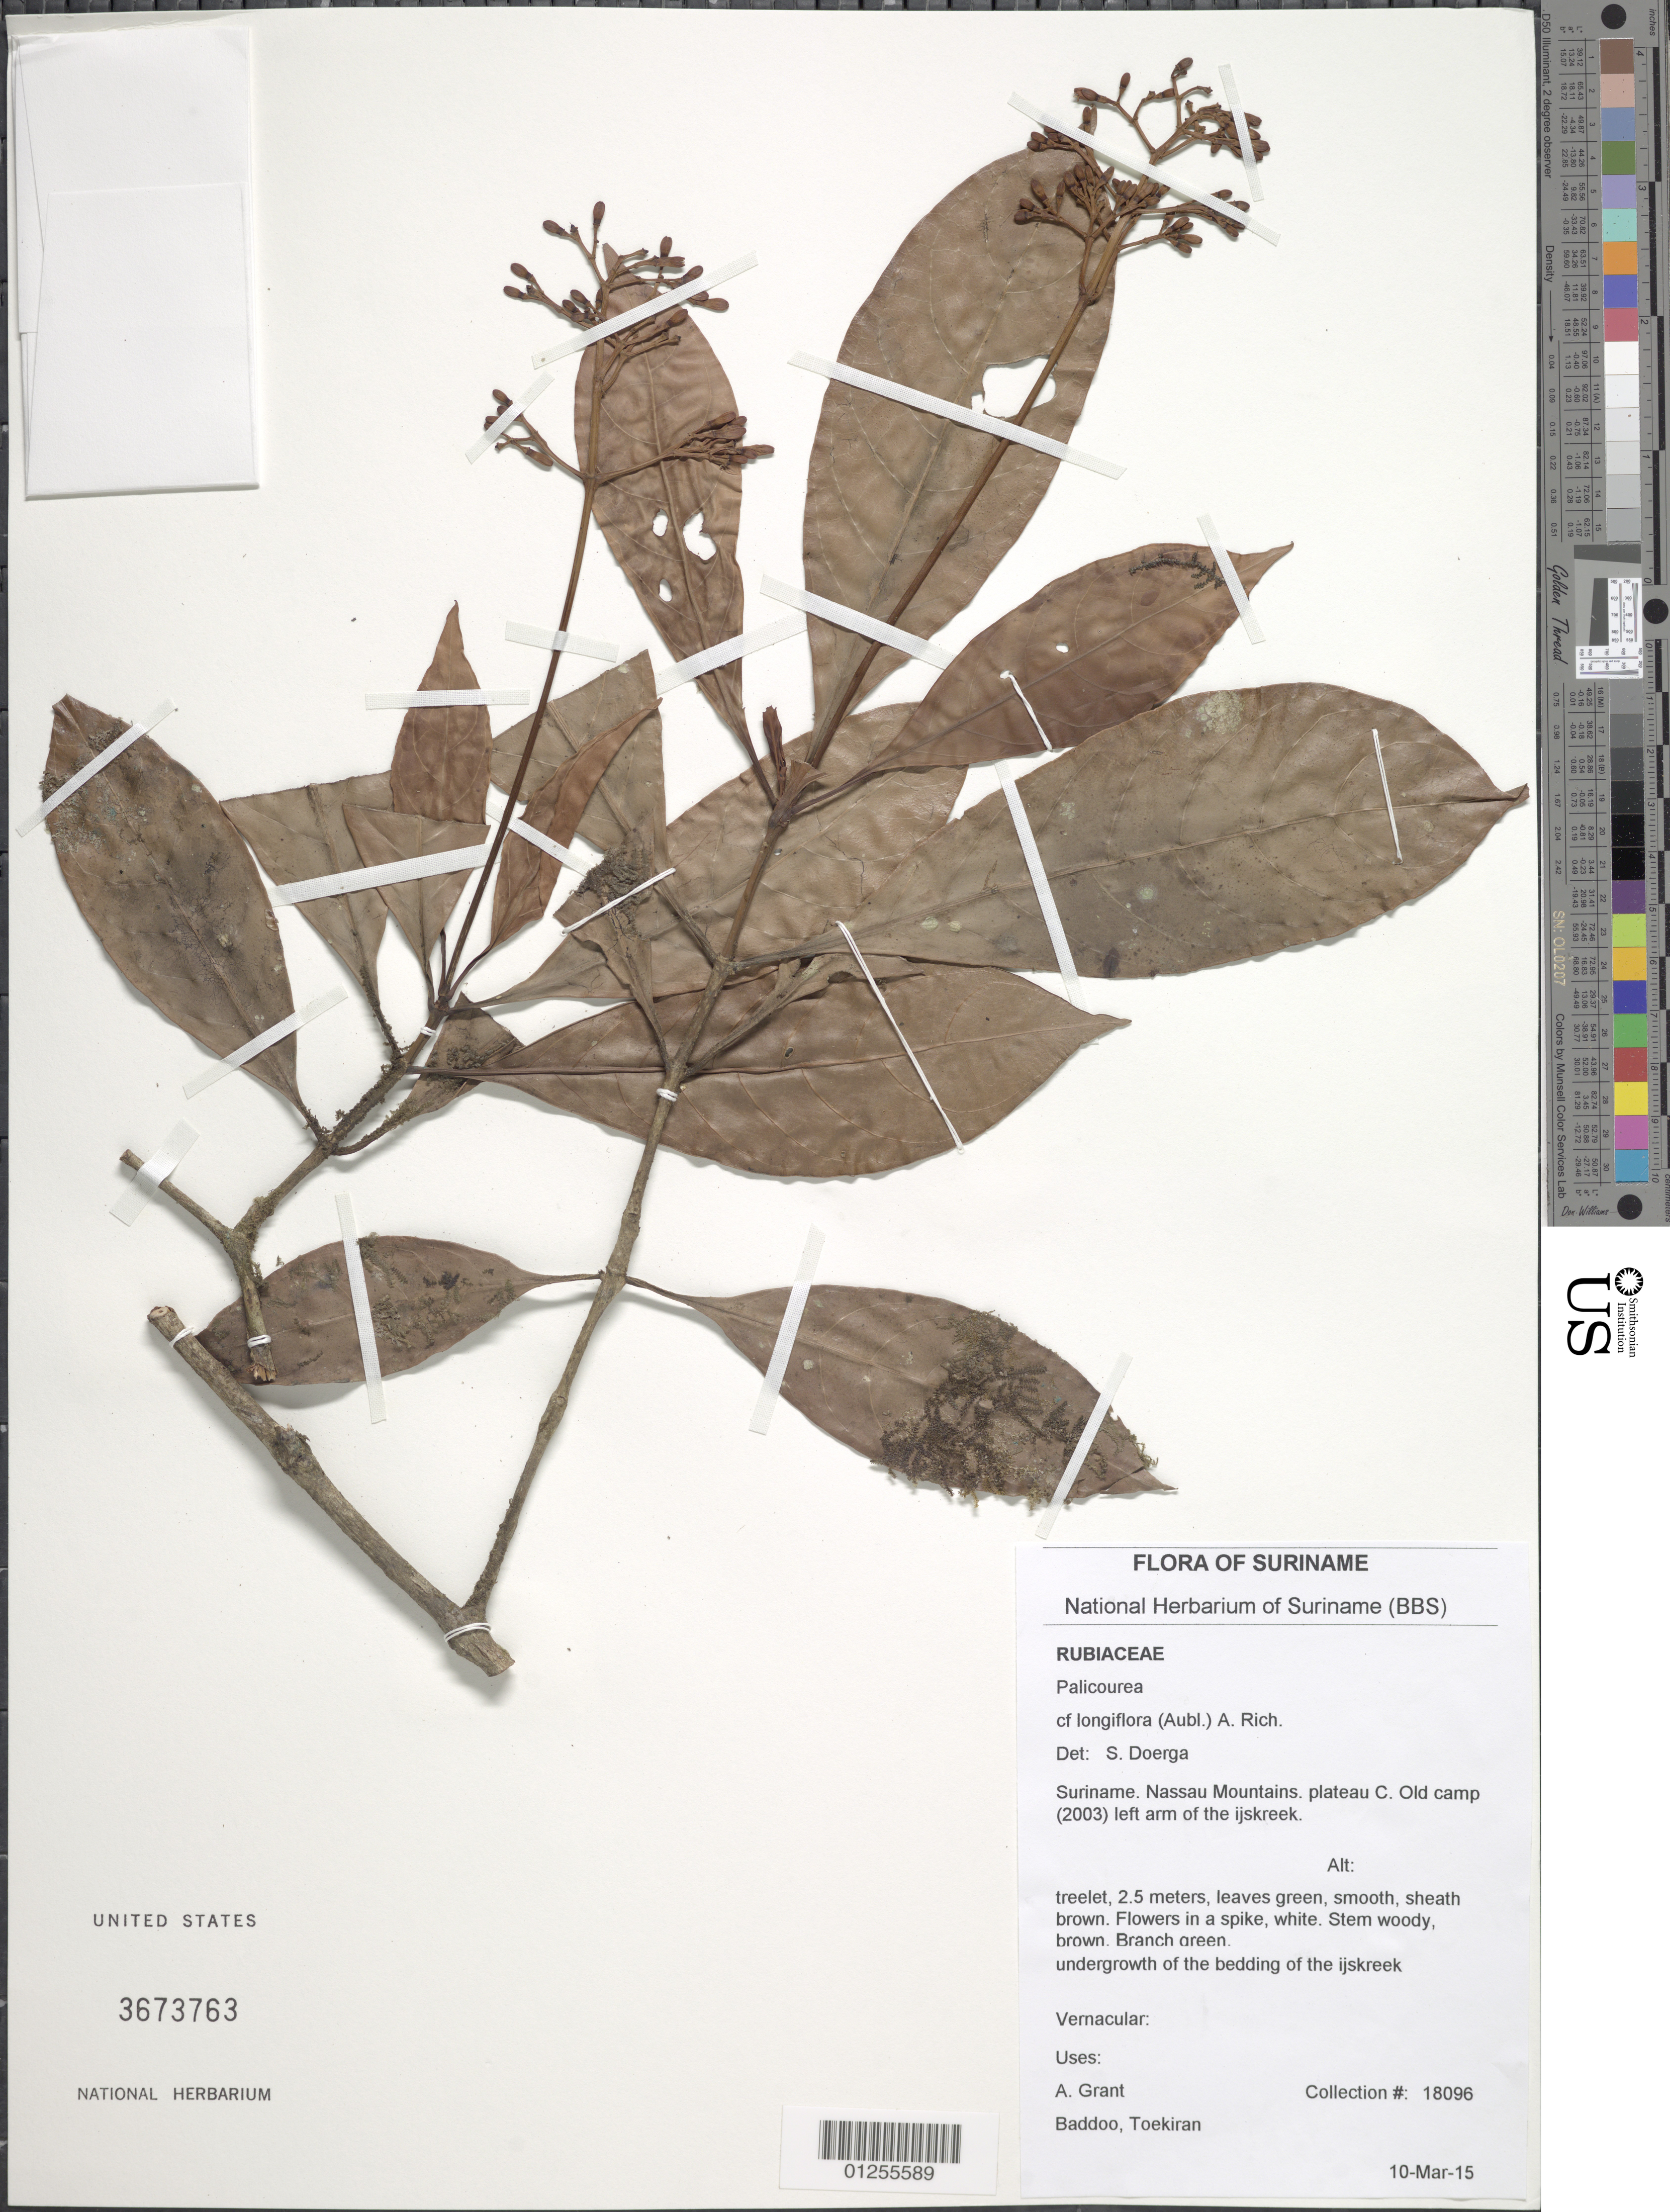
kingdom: Plantae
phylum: Tracheophyta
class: Magnoliopsida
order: Gentianales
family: Rubiaceae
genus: Palicourea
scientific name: Palicourea longiflora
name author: (Aubl.) A. Rich.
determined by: Doerga, S.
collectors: A. Grant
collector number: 18096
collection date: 2010-03-15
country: Suriname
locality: Nassau Mountains, plateau C. Old camp (2003) left arm of the ijskreek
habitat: Undergrowth of hte bedding of the ijskreek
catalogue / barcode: US 3673763